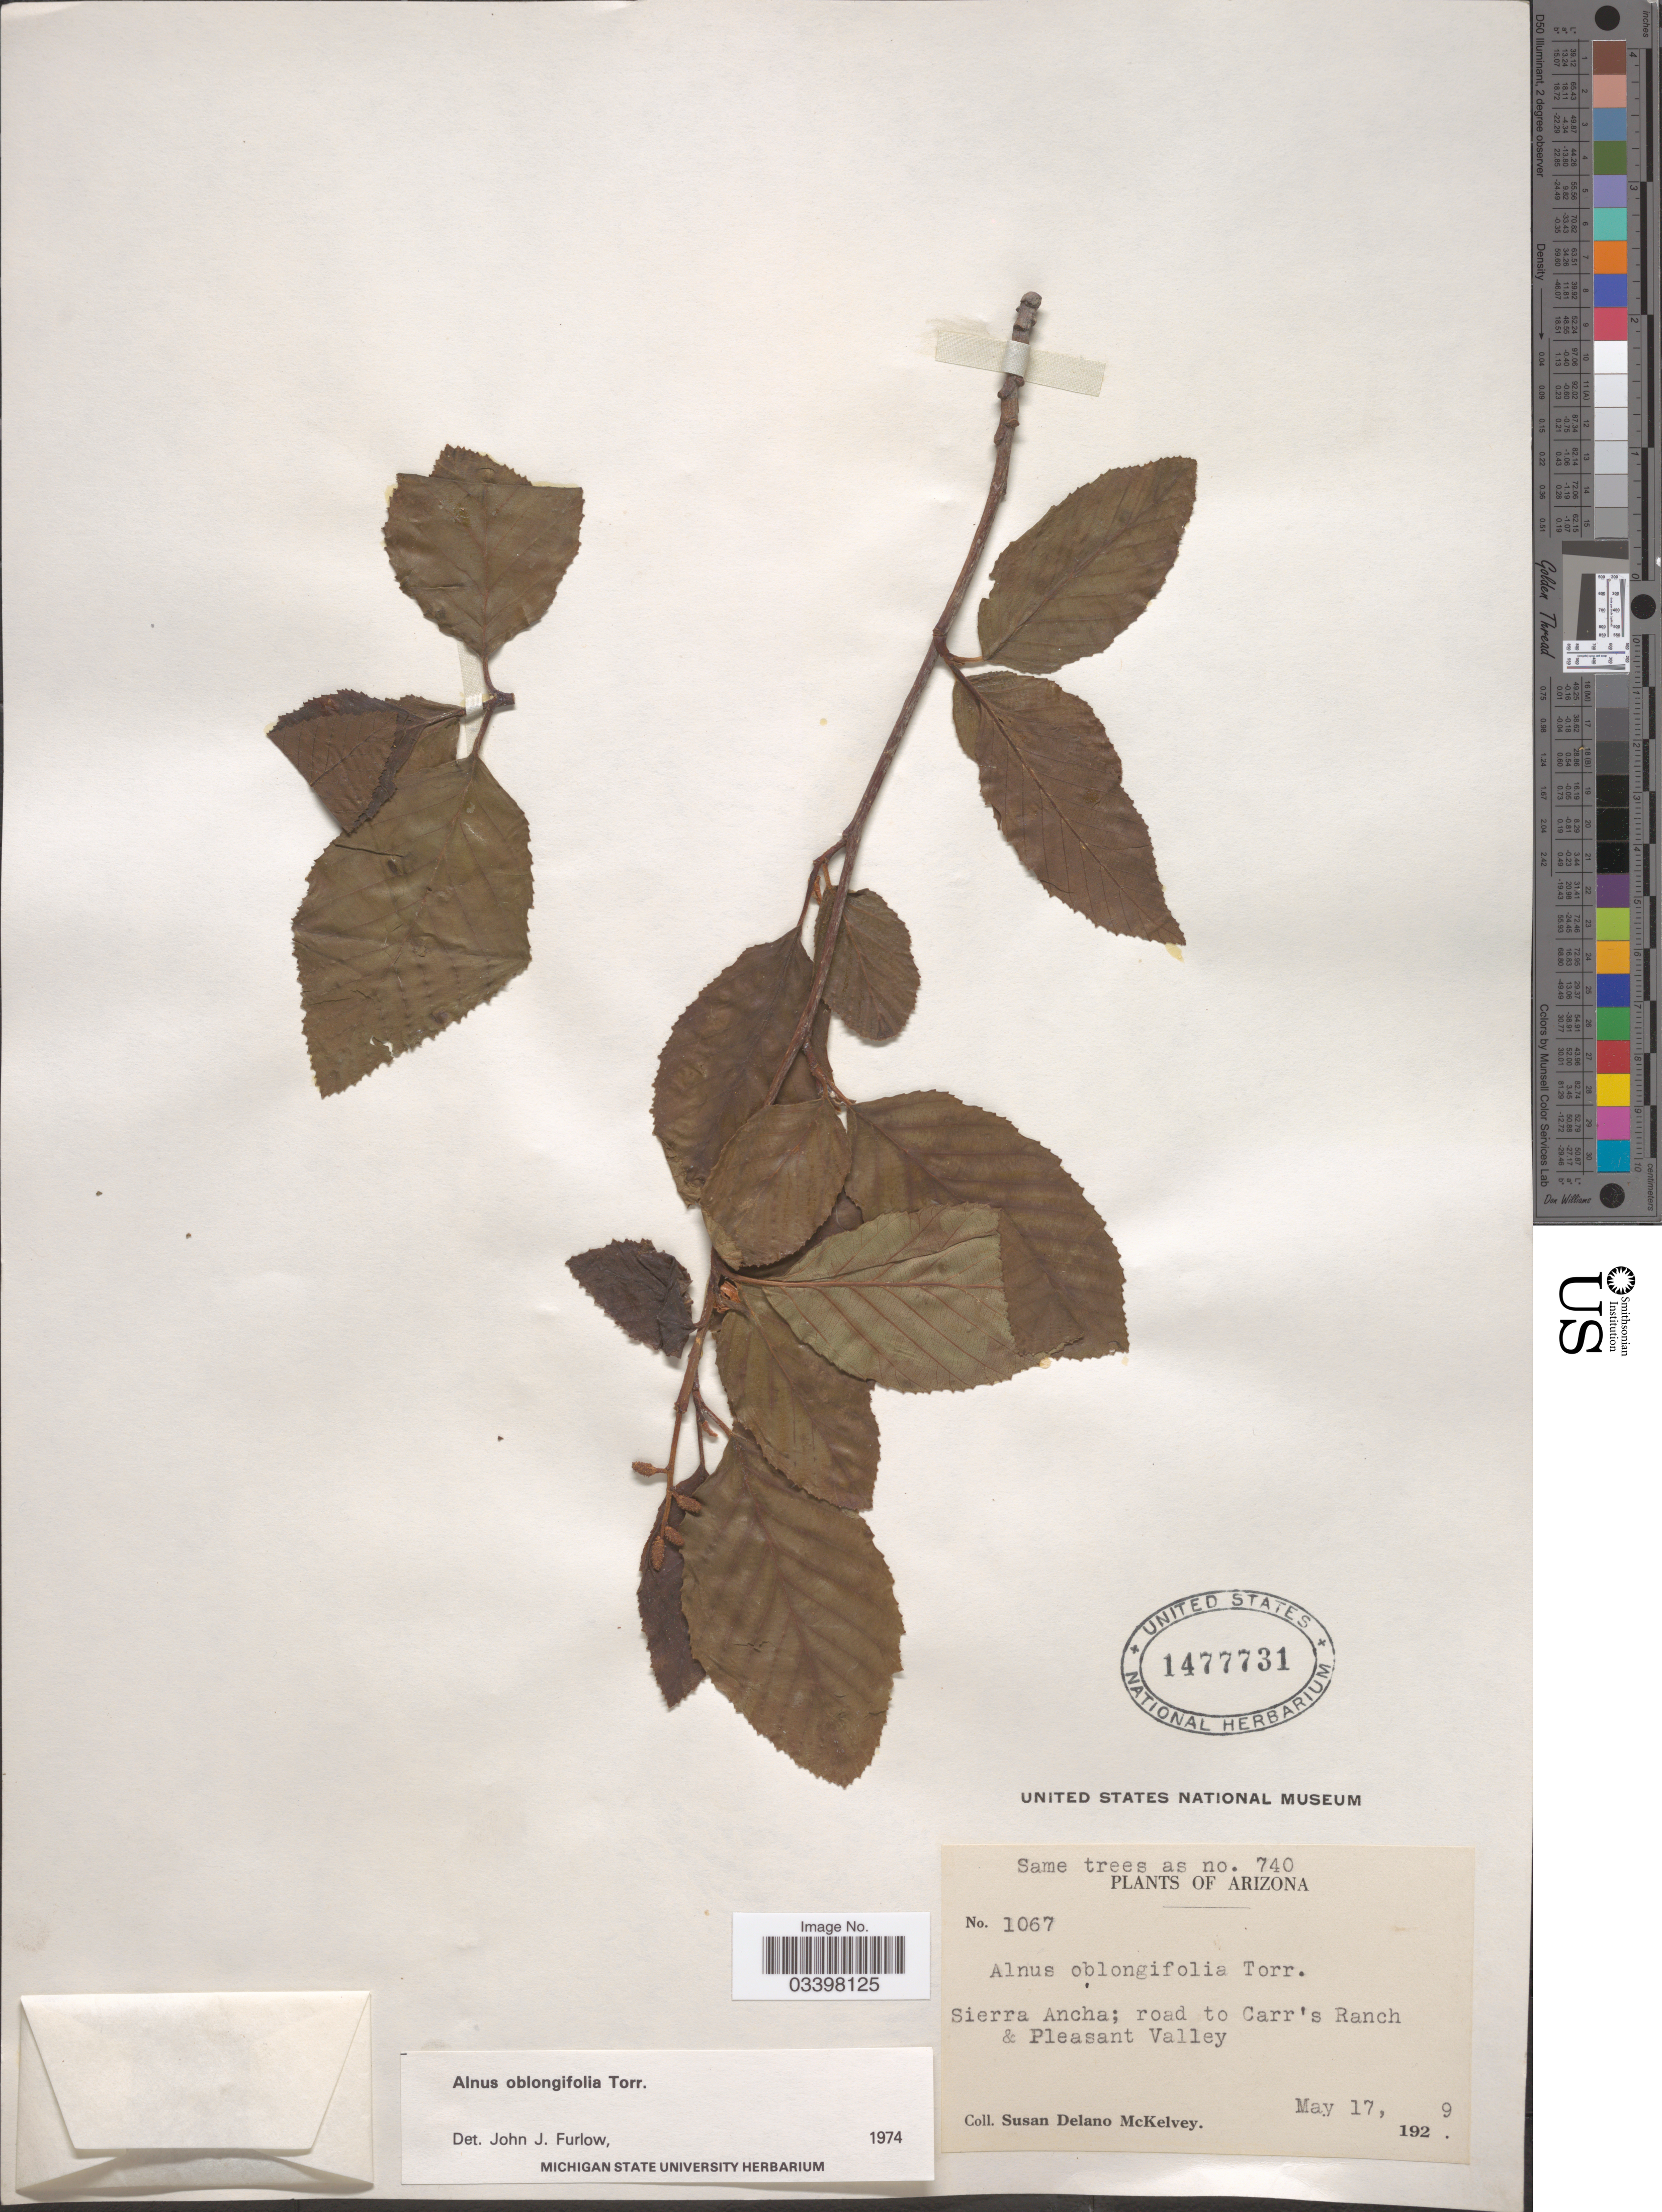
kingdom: Plantae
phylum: Tracheophyta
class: Magnoliopsida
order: Fagales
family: Betulaceae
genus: Alnus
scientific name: Alnus oblongifolia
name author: Torr. in Emory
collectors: S. A. McKelvey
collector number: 1067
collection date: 1929-05-17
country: United States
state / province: Arizona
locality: Sierra Ancha; road to Carr's Ranch & Pleasant Valley.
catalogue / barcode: US 1477731